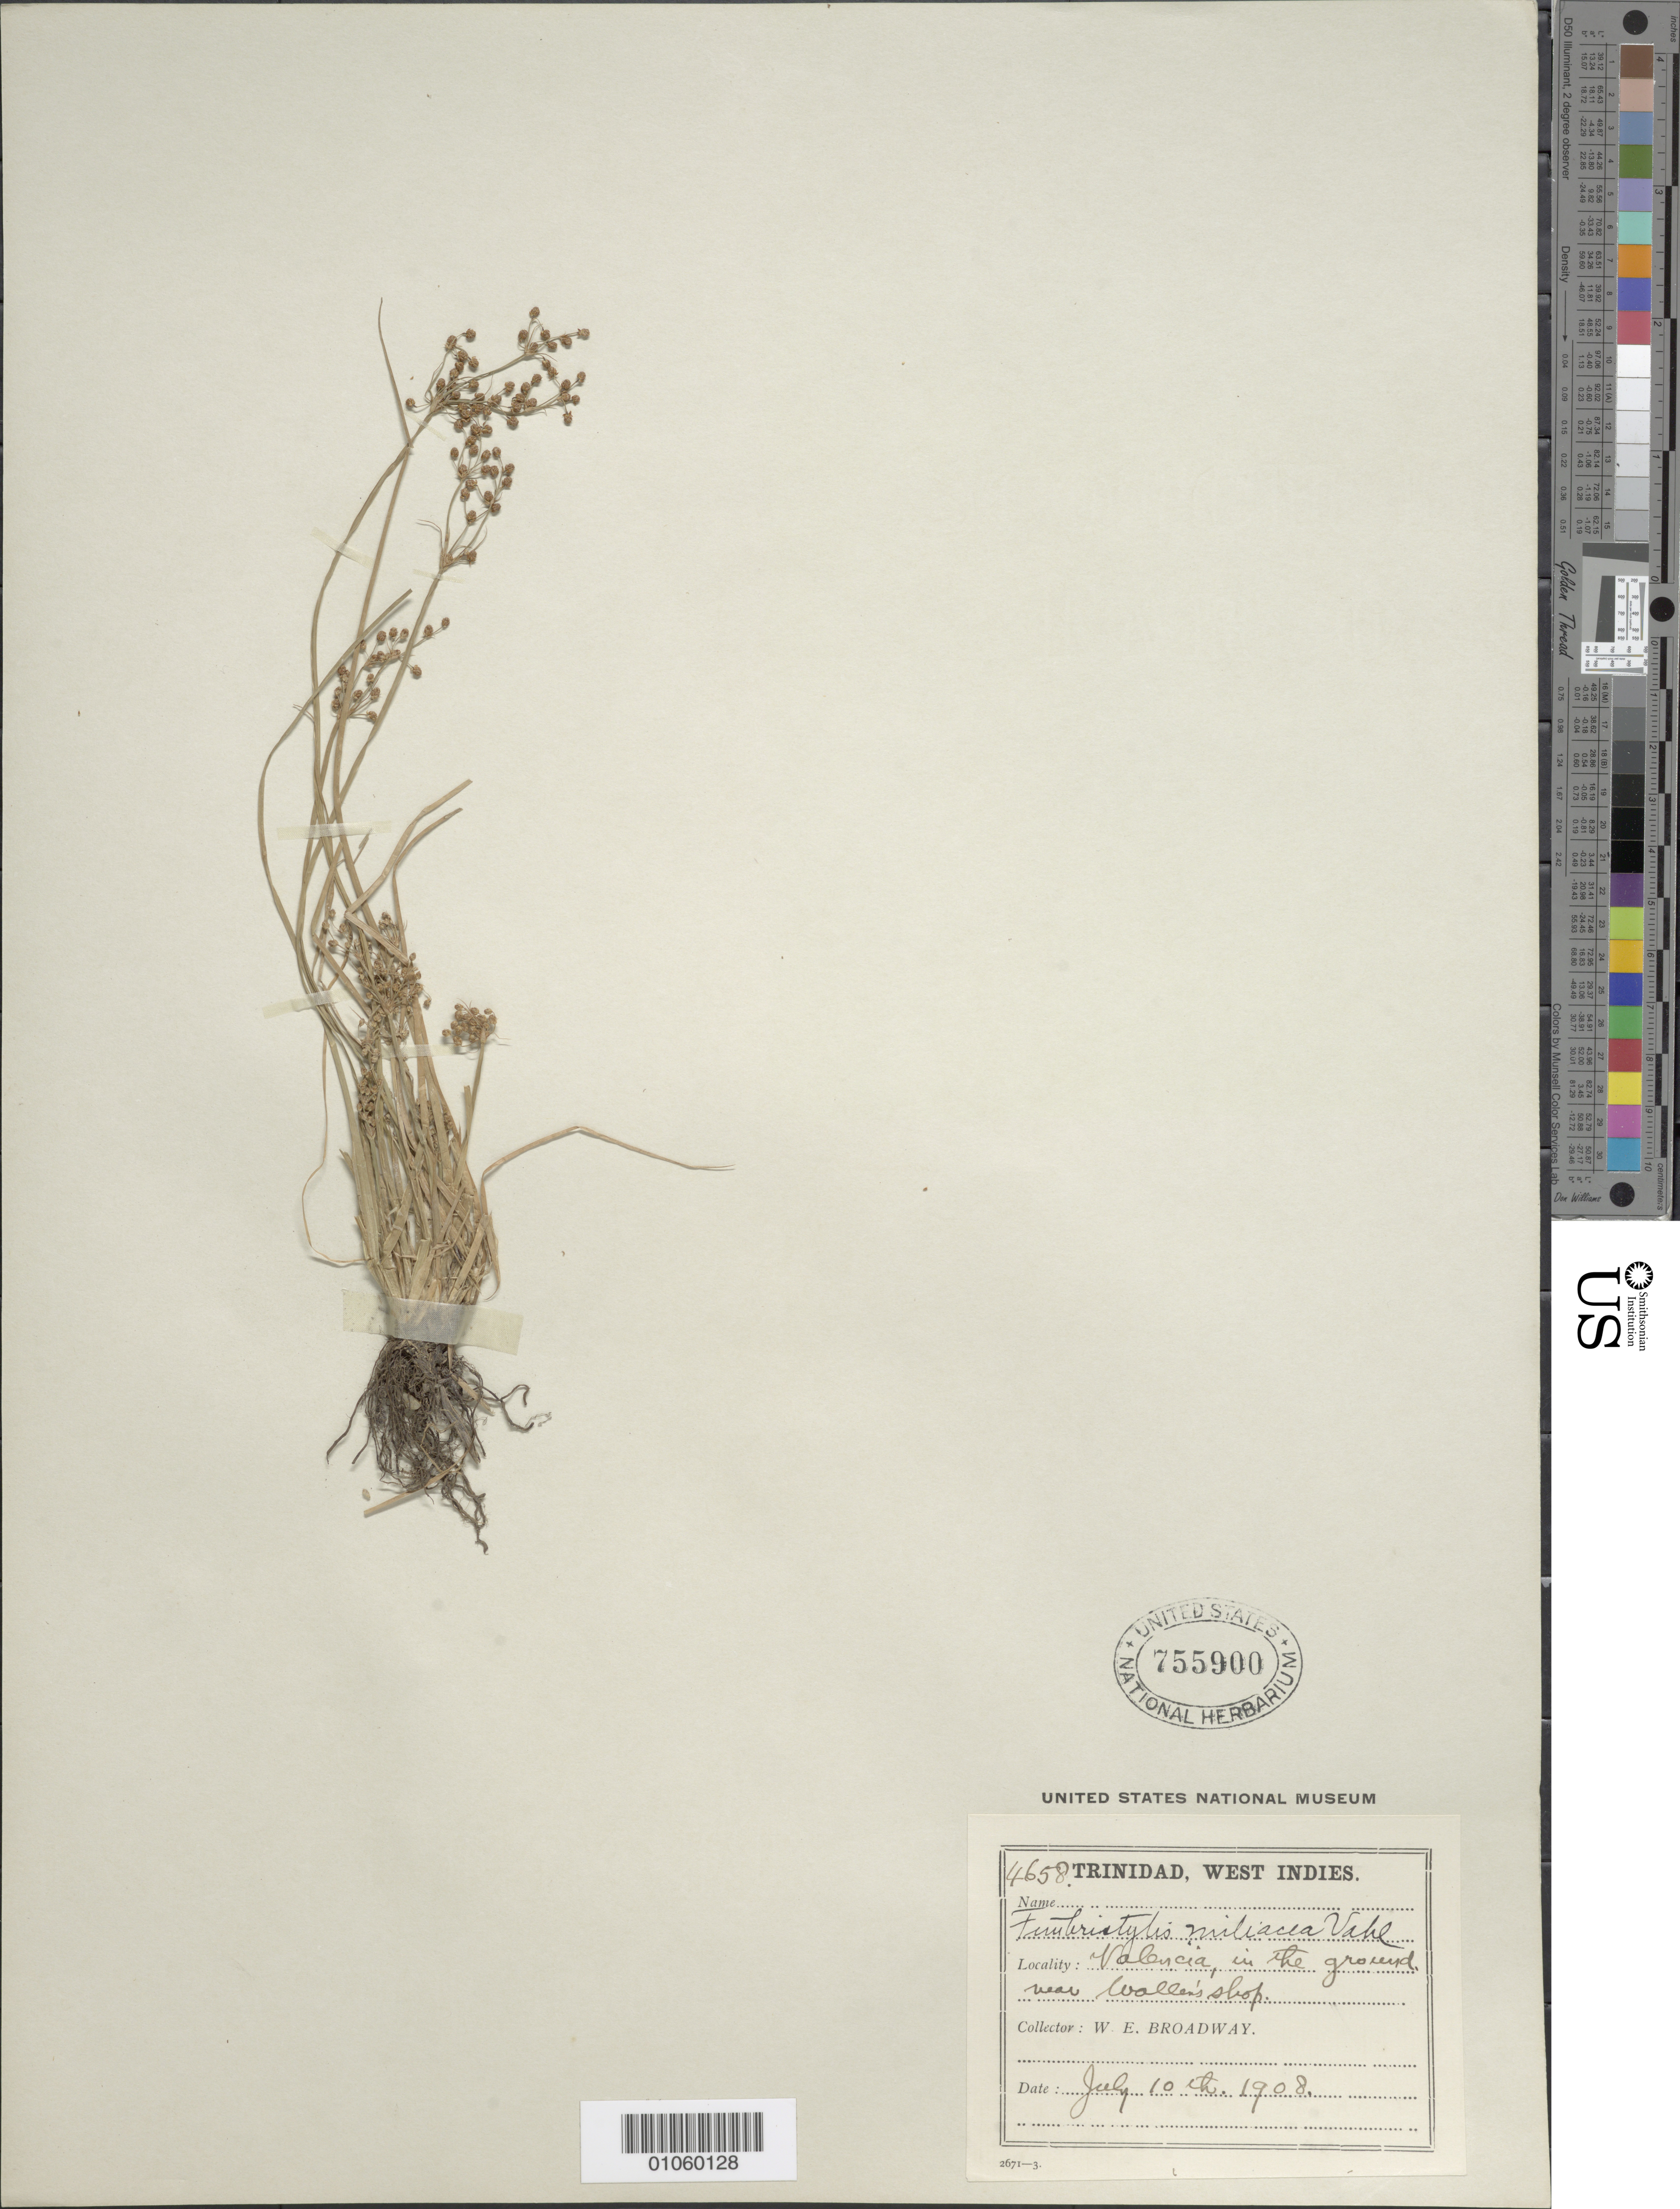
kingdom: Plantae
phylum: Tracheophyta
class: Liliopsida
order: Poales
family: Cyperaceae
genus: Fimbristylis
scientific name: Fimbristylis littoralis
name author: Gaudich.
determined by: Strong, M. T., (US), Smithsonian Institution - National Museum of Natural History (UNITED STATES)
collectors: W. E. Broadway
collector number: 4658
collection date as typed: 10 Jul 1908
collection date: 1908-07-10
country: Trinidad and Tobago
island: Trinidad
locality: Valencia, near Wallen's shop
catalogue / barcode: US 755900